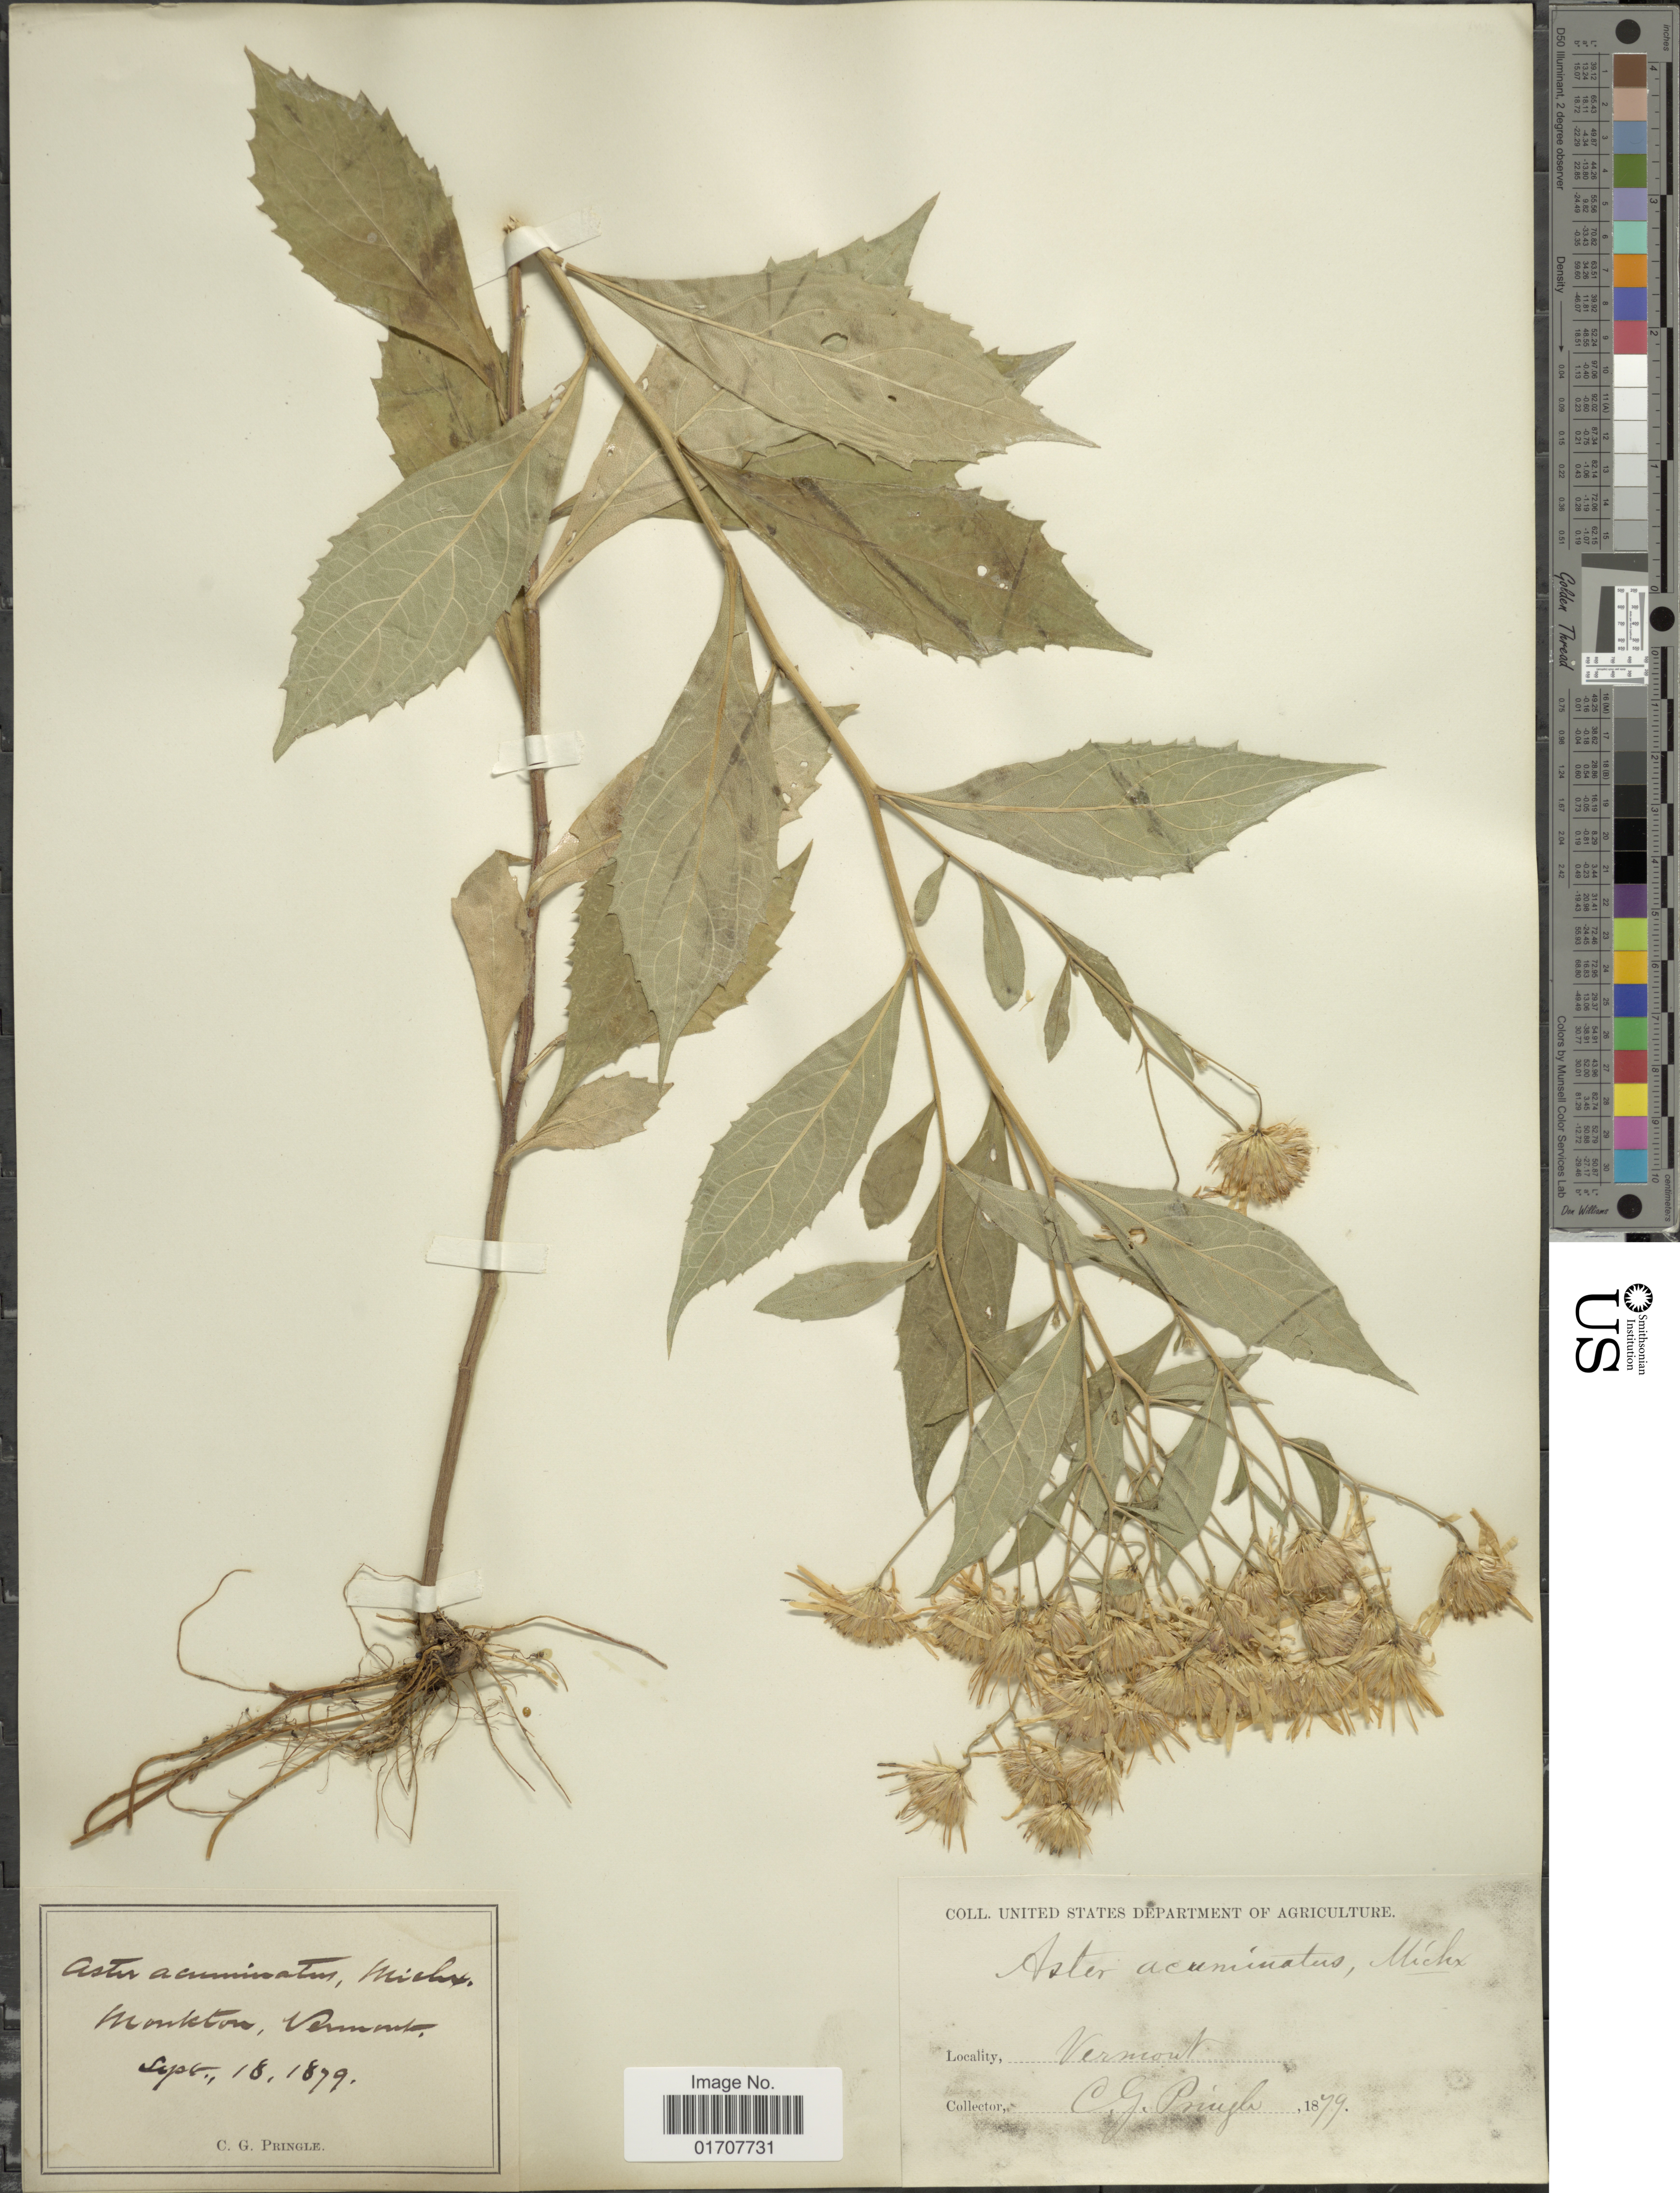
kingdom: Plantae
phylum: Tracheophyta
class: Magnoliopsida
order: Asterales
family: Asteraceae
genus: Oclemena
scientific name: Oclemena acuminata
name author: (Michx.) Greene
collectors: C. G. Pringle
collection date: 1879-09-18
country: United States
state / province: Vermont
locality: Monkton